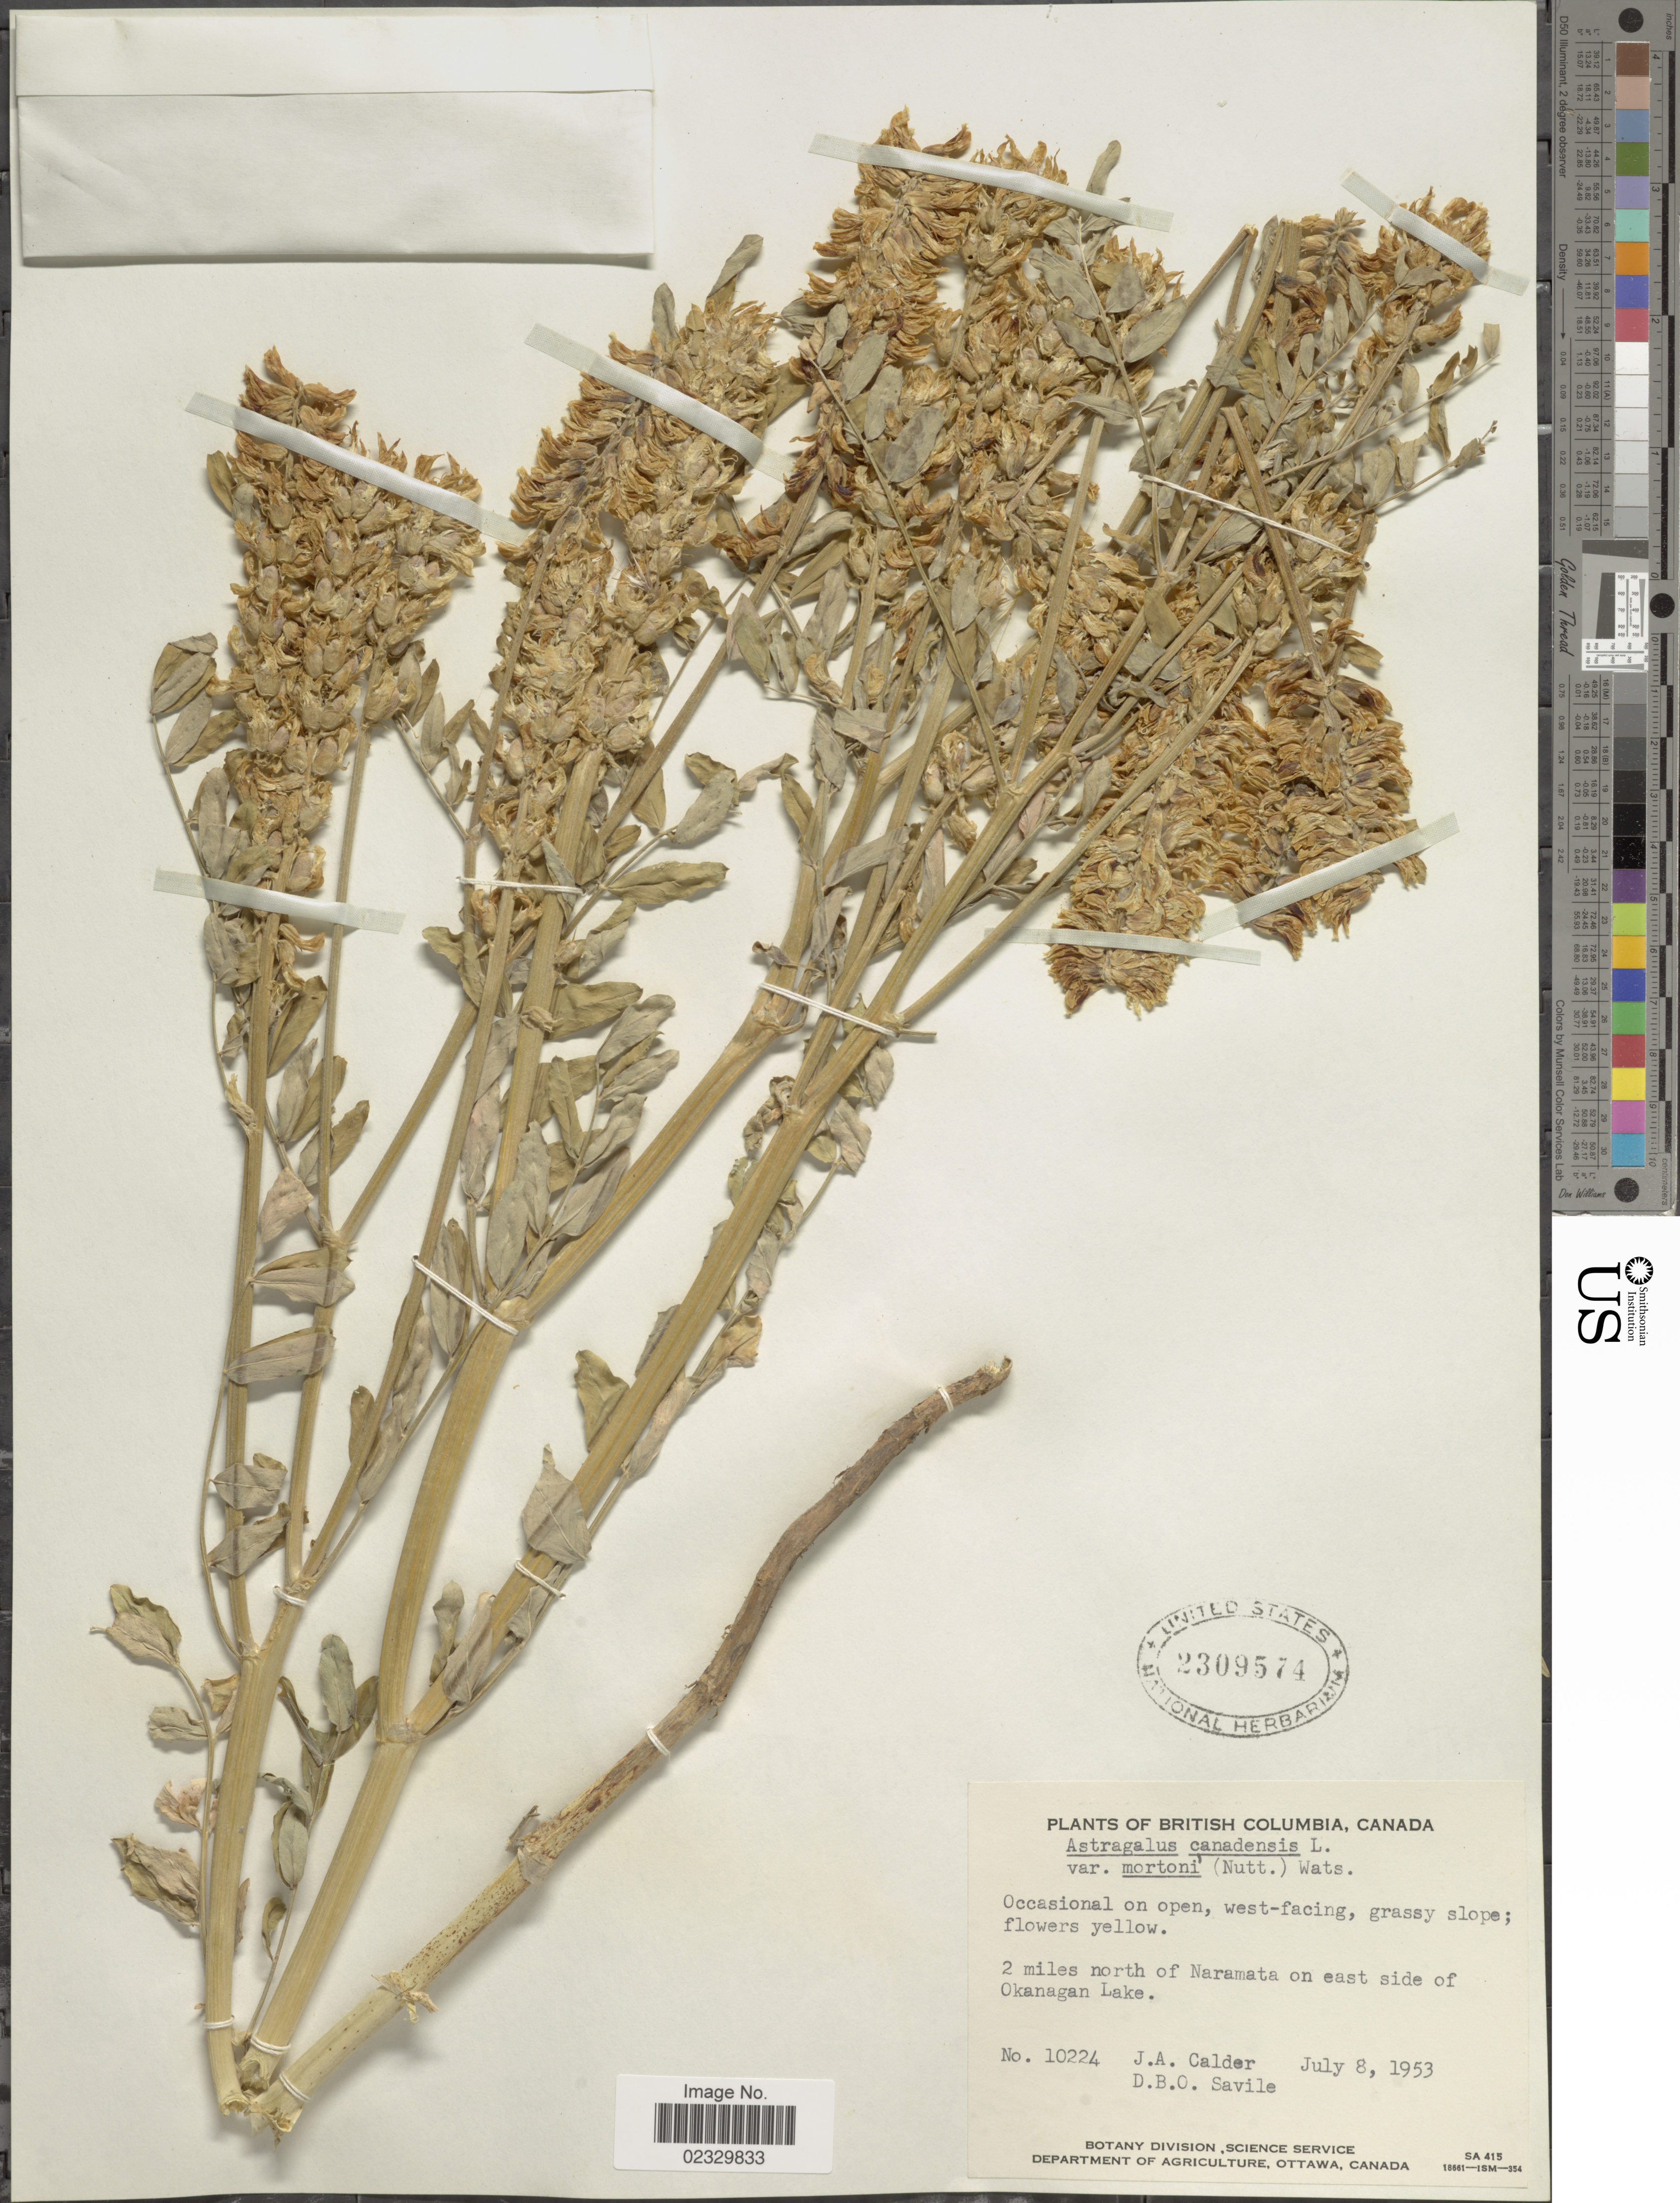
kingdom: Plantae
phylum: Tracheophyta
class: Magnoliopsida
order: Fabales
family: Fabaceae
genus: Astragalus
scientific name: Astragalus canadensis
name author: L.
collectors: J. A. Calder & D. Savile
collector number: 10224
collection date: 1953-07-08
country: Canada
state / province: British Columbia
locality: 2 miles north of Naramata on east of side of Okanagan Lake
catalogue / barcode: US 2309574